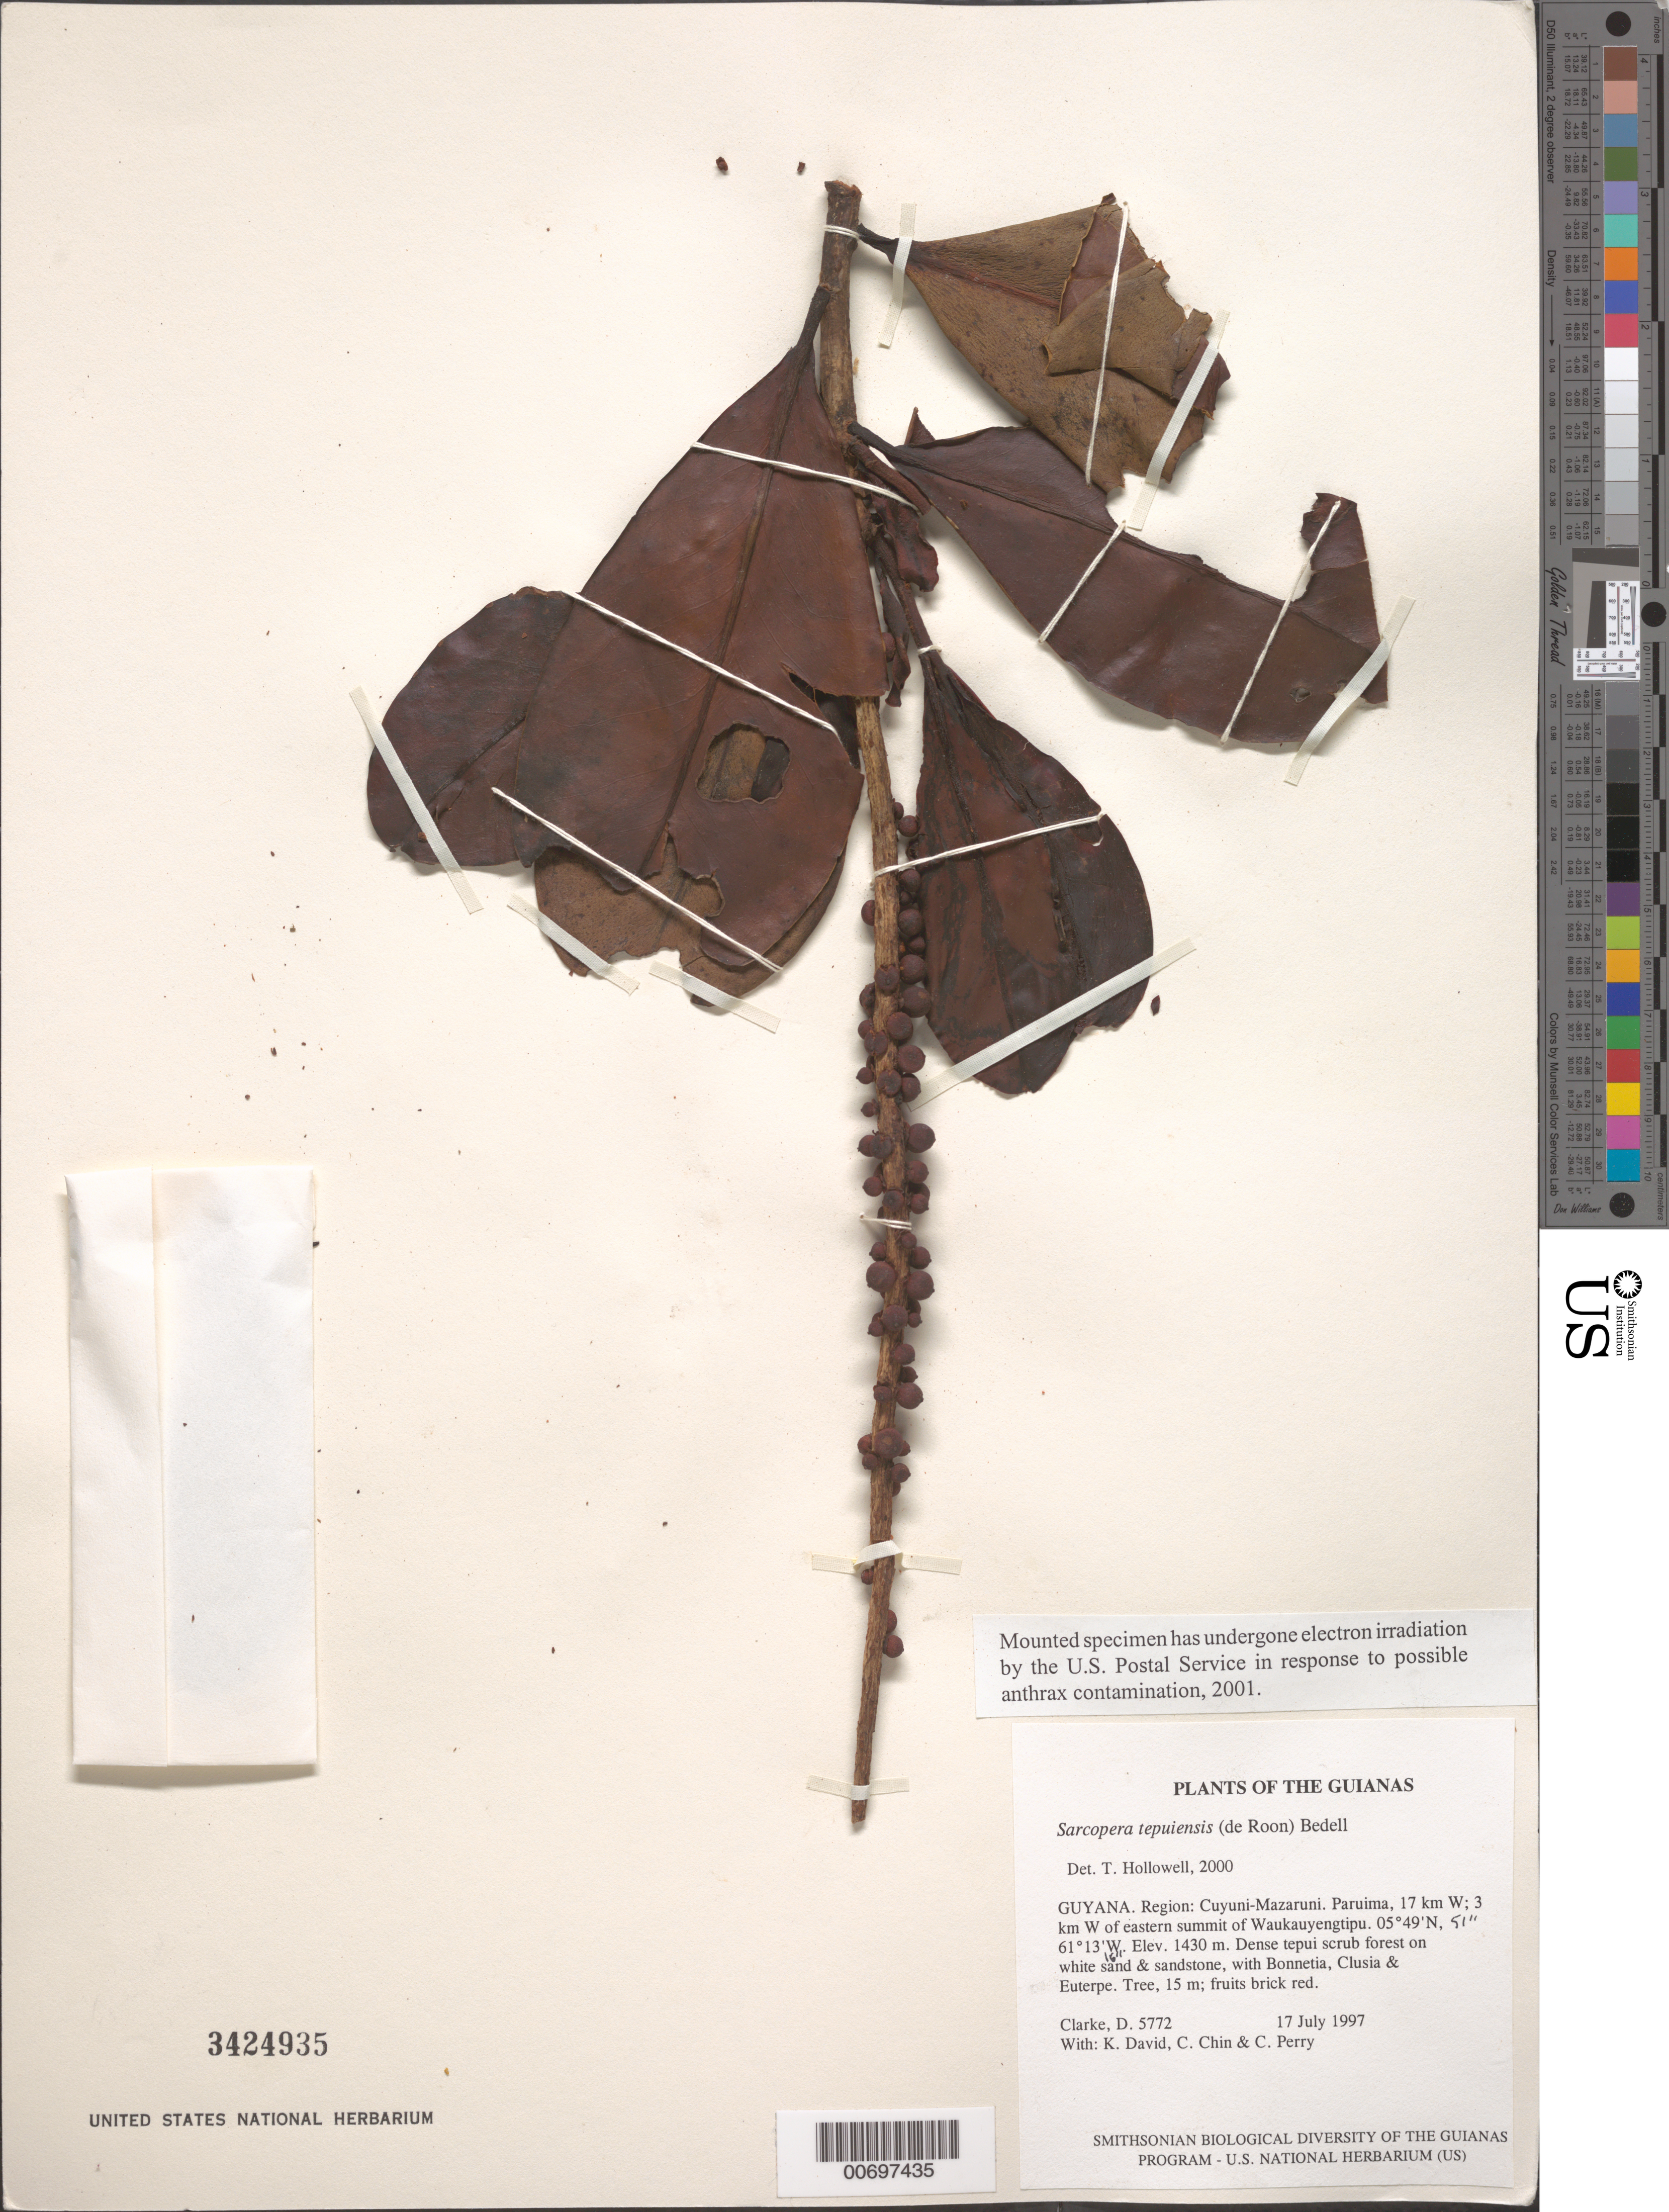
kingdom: Plantae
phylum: Tracheophyta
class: Magnoliopsida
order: Ericales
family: Marcgraviaceae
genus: Sarcopera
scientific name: Sarcopera tepuiensis subsp. tepuiensis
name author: (de Roon) Bedell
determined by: Hollowell, T. H., (BOT), Smithsonian Institution - National Museum of Natural History (UNITED STATES)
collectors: H. D. Clarke, K. David, C. Chin & C. Perry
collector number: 5772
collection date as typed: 17 July 1997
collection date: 1997-07-17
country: Guyana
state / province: Cuyuni-Mazaruni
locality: Paruima, 17 km W; 3 km W of eastern summit of Waukauyengtipu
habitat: Dense tepui scrub forest on white sand & sandstone, with Bonnetia, Clusia & Euterpe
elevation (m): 1430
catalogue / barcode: US 3424935